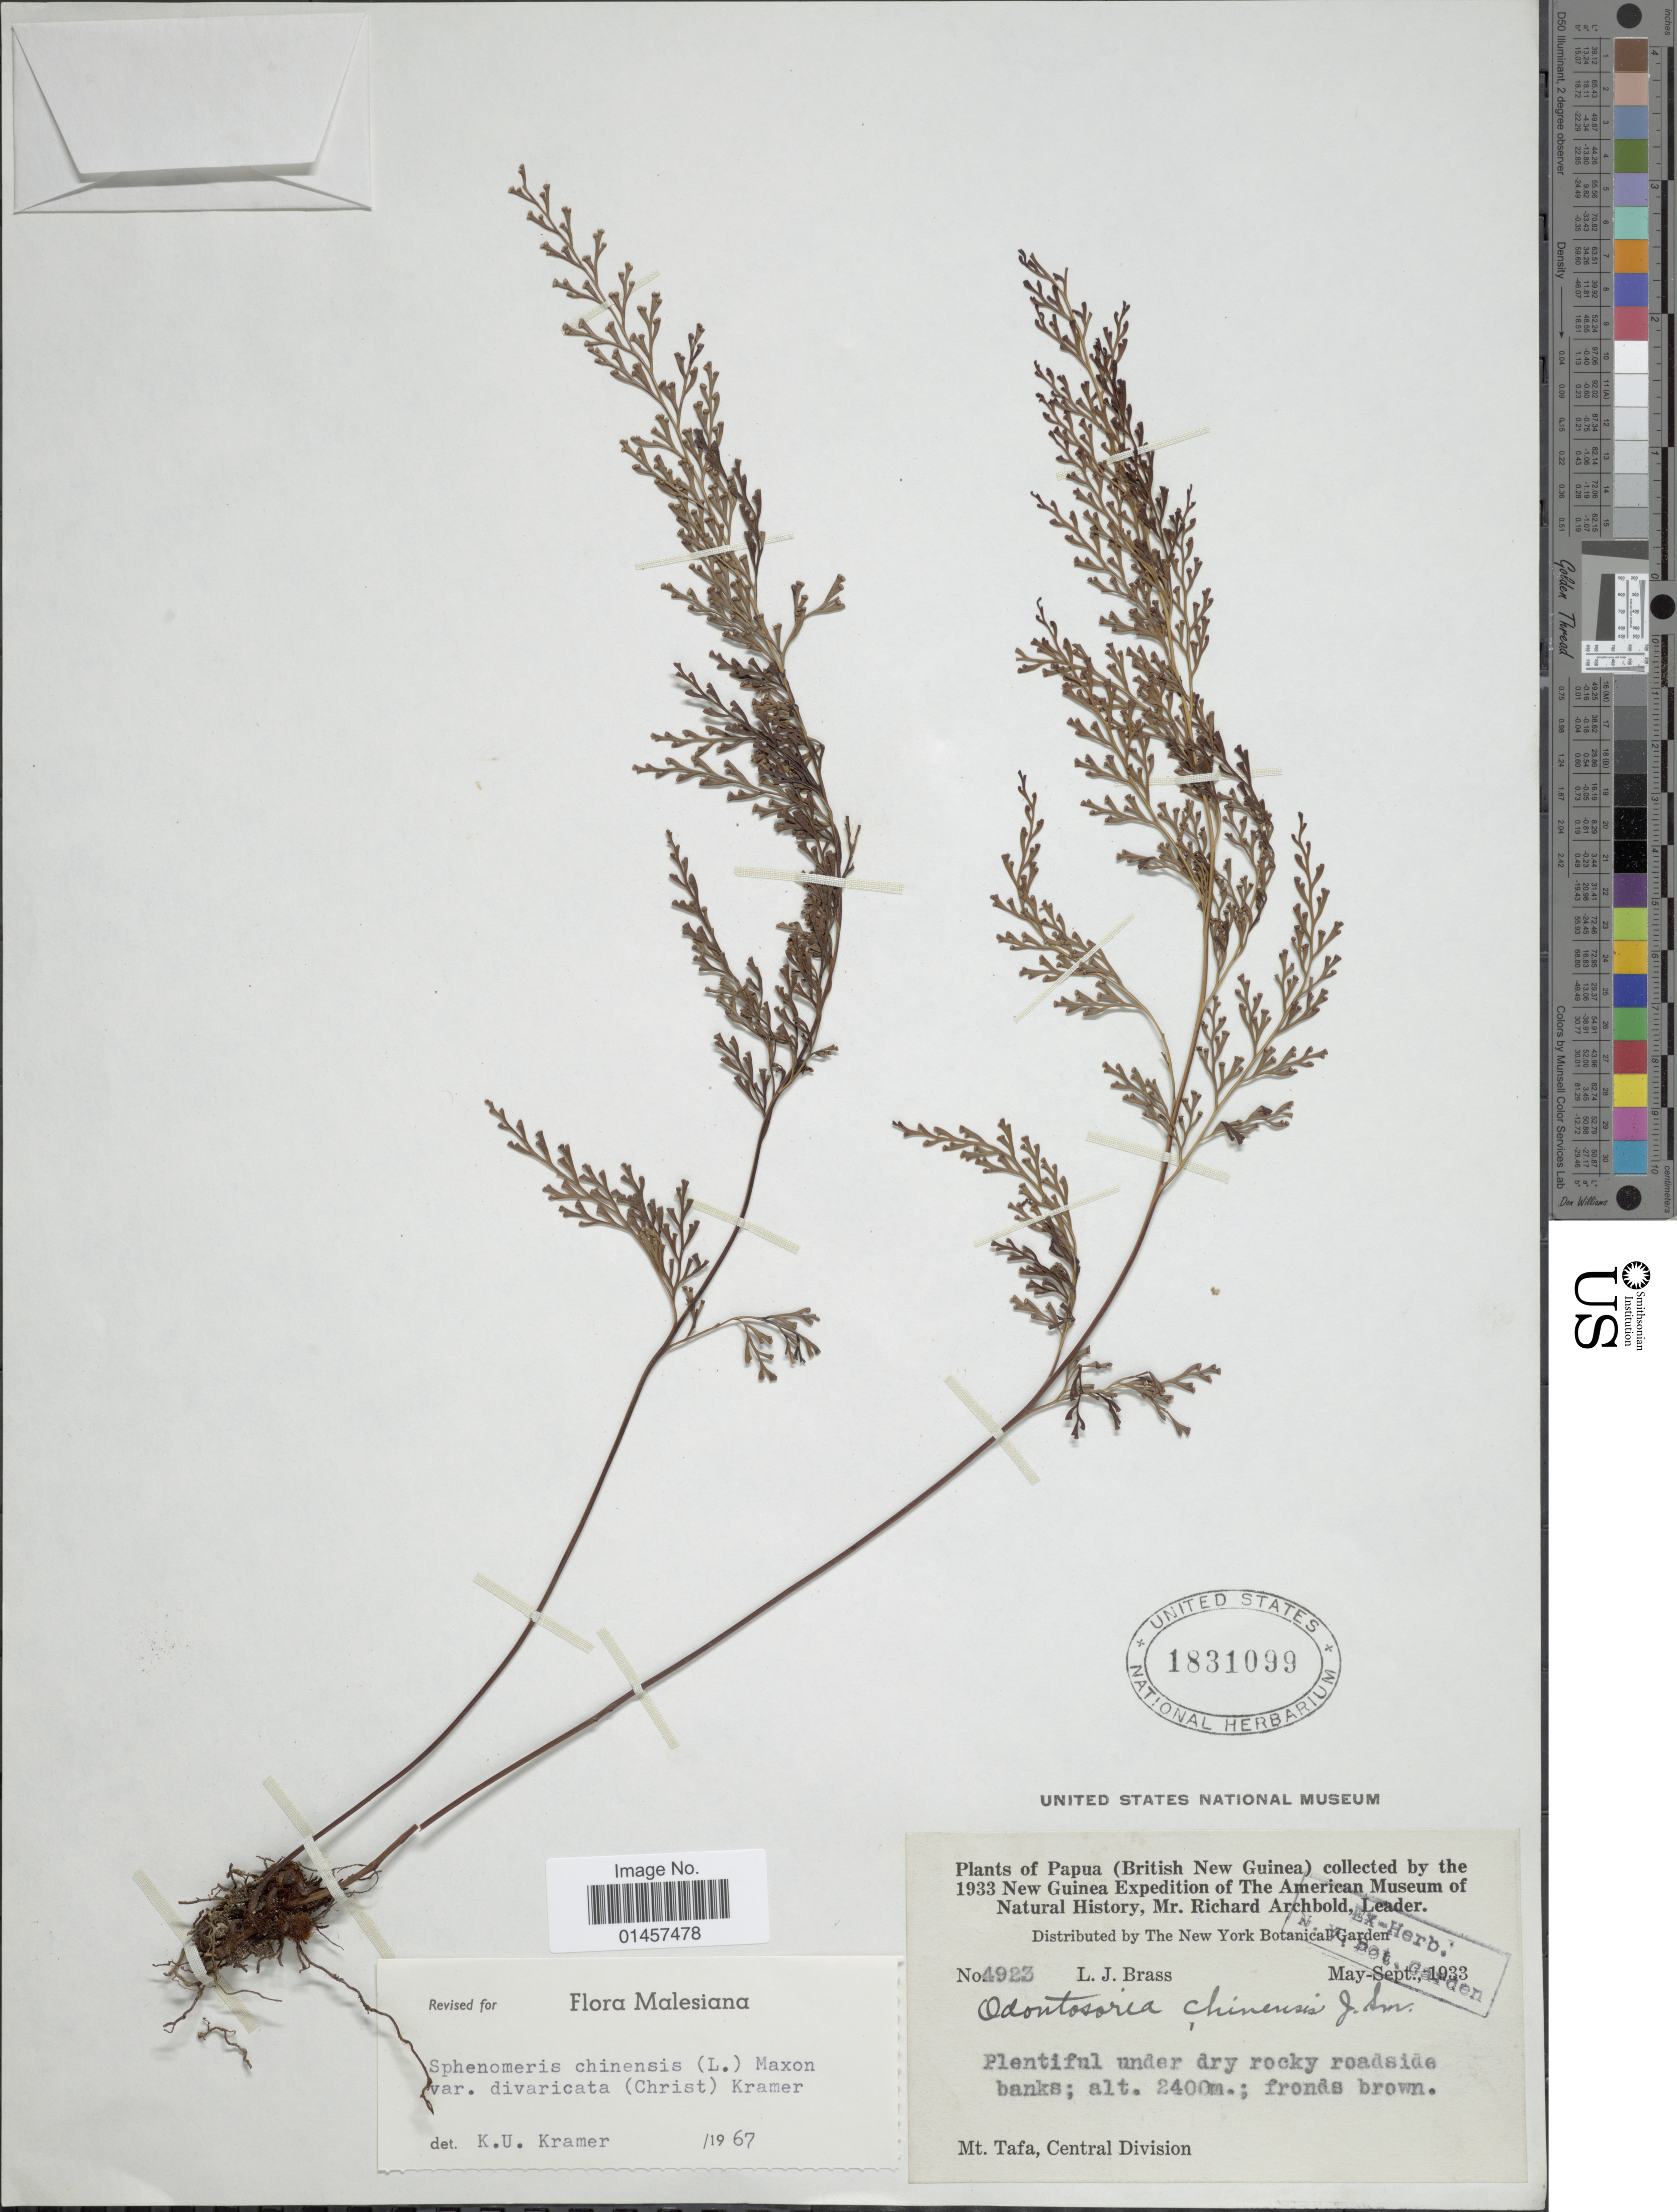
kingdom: Plantae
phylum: Tracheophyta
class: Polypodiopsida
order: Polypodiales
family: Lindsaeaceae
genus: Sphenomeris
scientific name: Sphenomeris chinensis var. divaricata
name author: (Christ) K.U. Kramer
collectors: L. J. Brass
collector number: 4923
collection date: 1933-05/1933-09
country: Papua New Guinea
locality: Papua(British New Guinea)Mt. Tafa, Central Division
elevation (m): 2400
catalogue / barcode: US 1831099